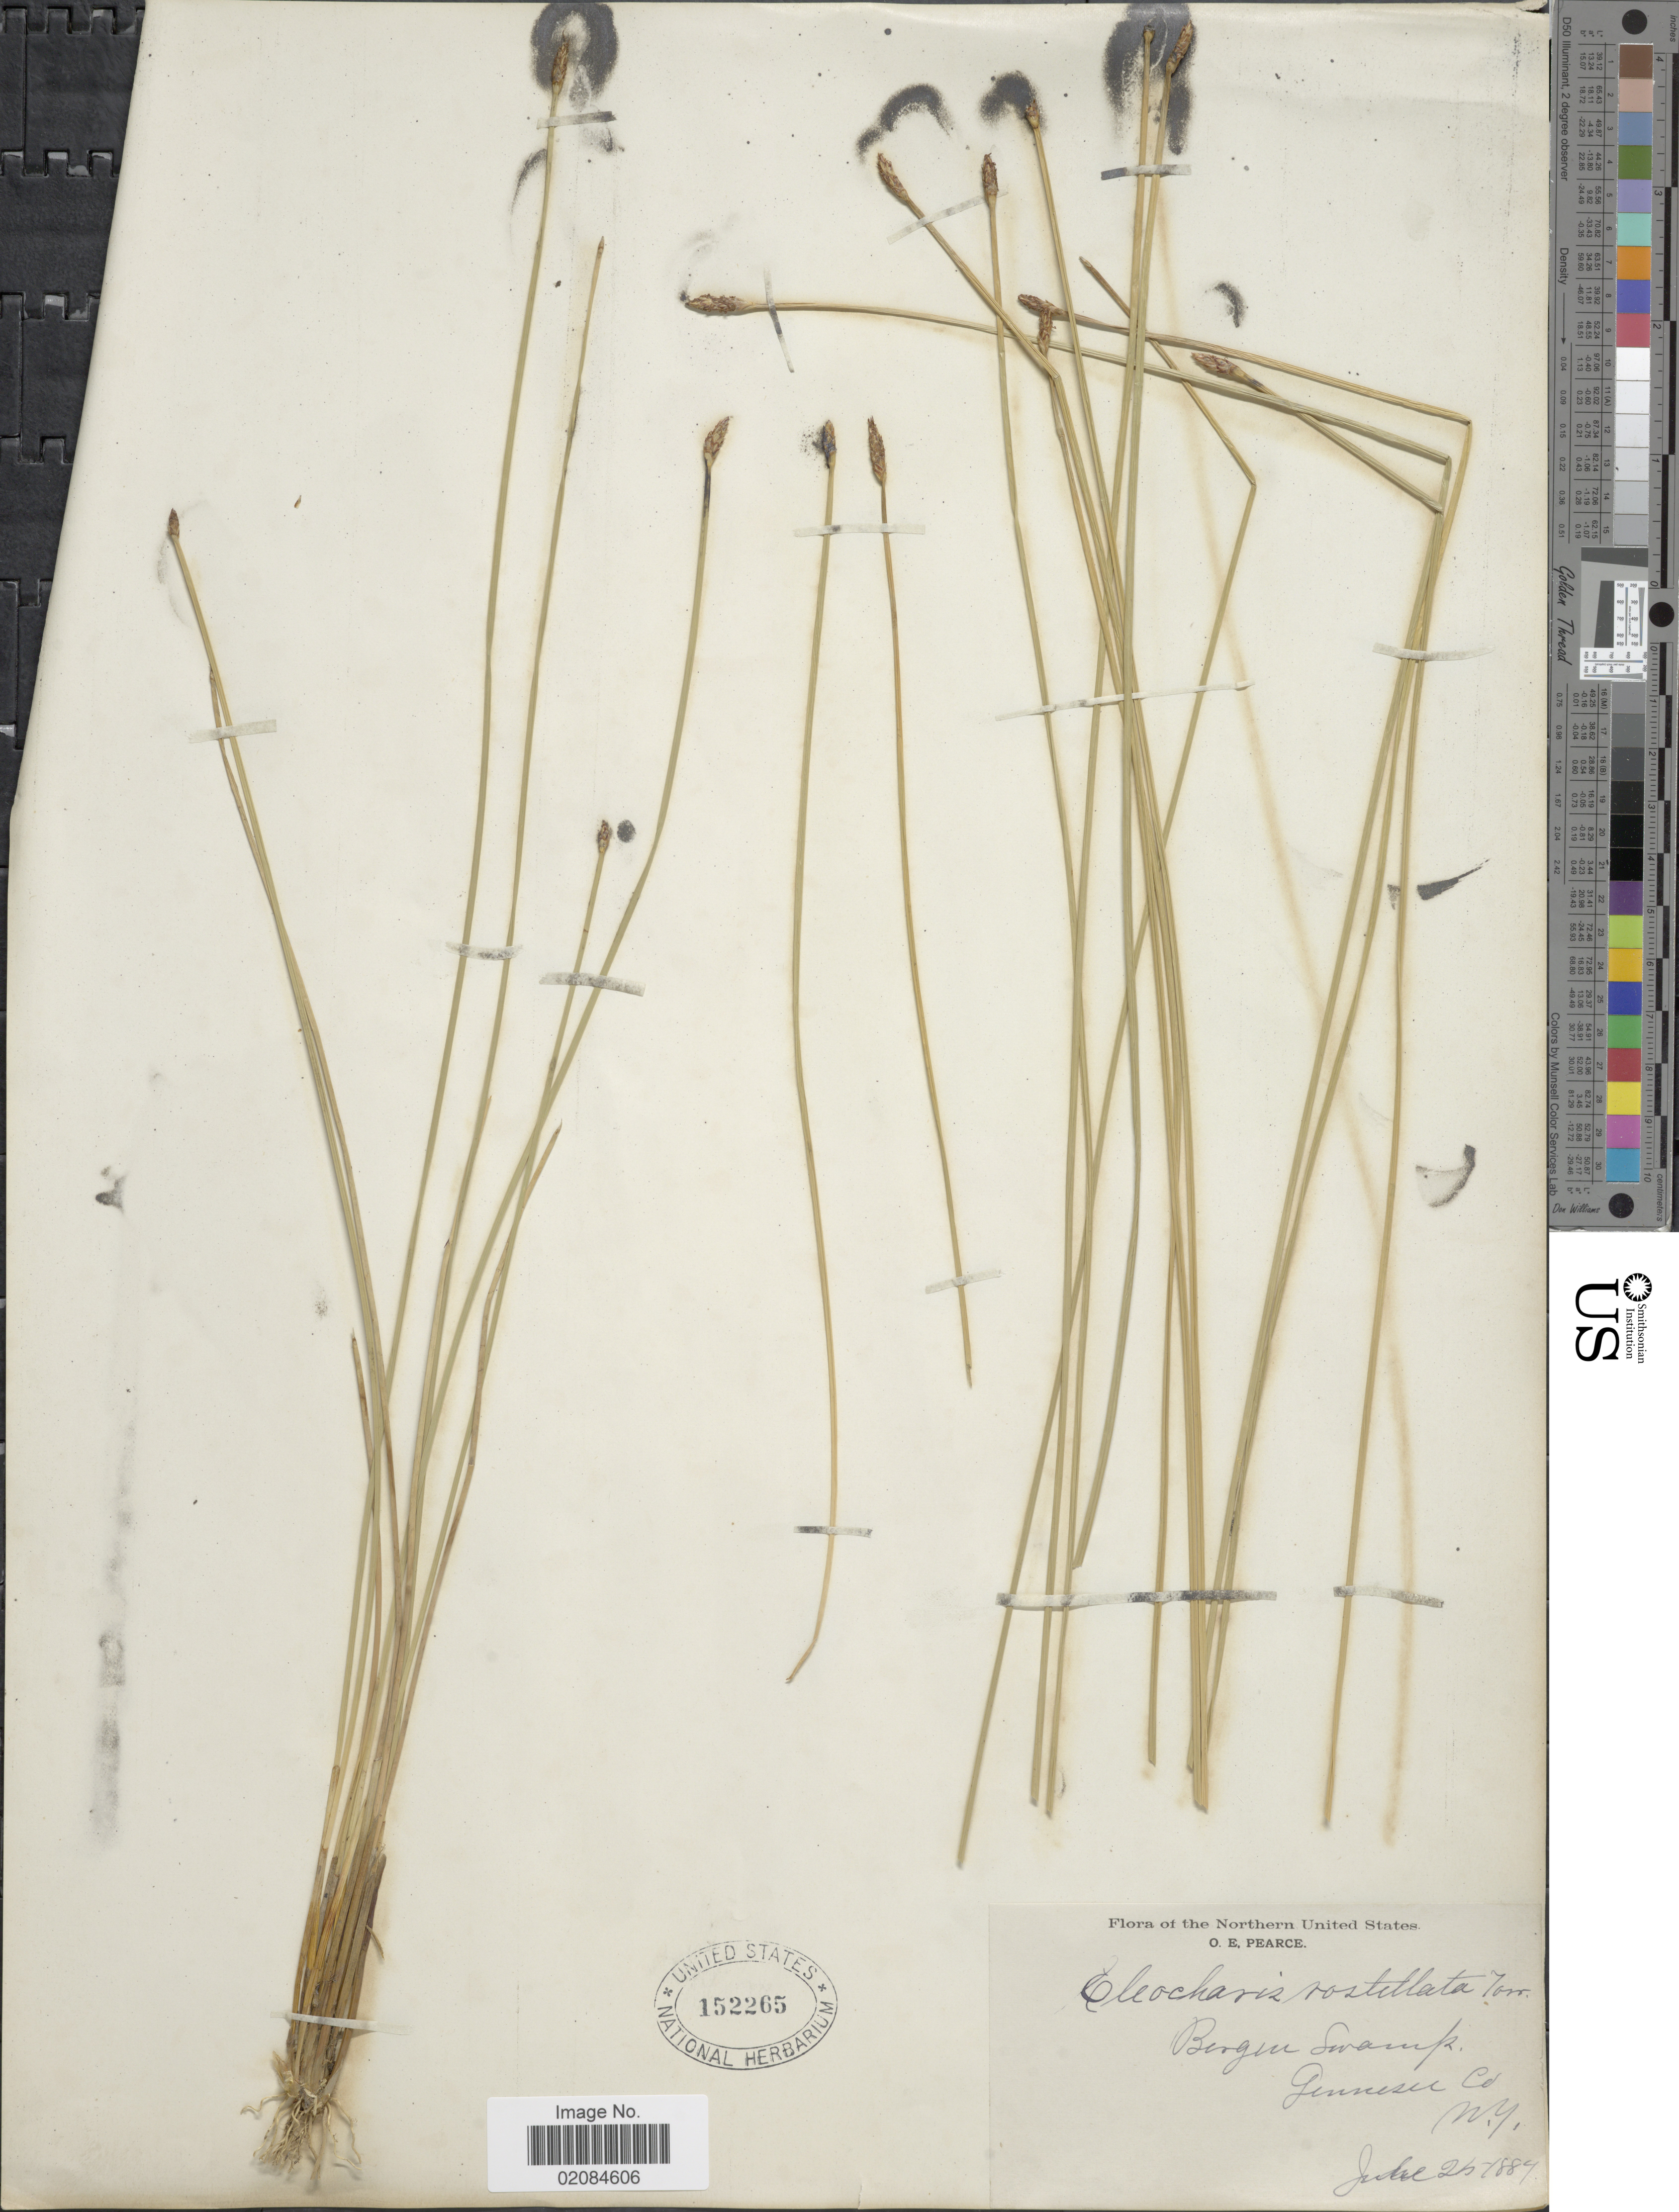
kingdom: Plantae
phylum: Tracheophyta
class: Liliopsida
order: Poales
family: Cyperaceae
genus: Eleocharis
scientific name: Eleocharis rostellata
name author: (Torr.) Torr.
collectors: O. E. Pearce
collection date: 1884-07-02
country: United States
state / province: New York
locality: Genesee Co.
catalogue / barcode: US 152265